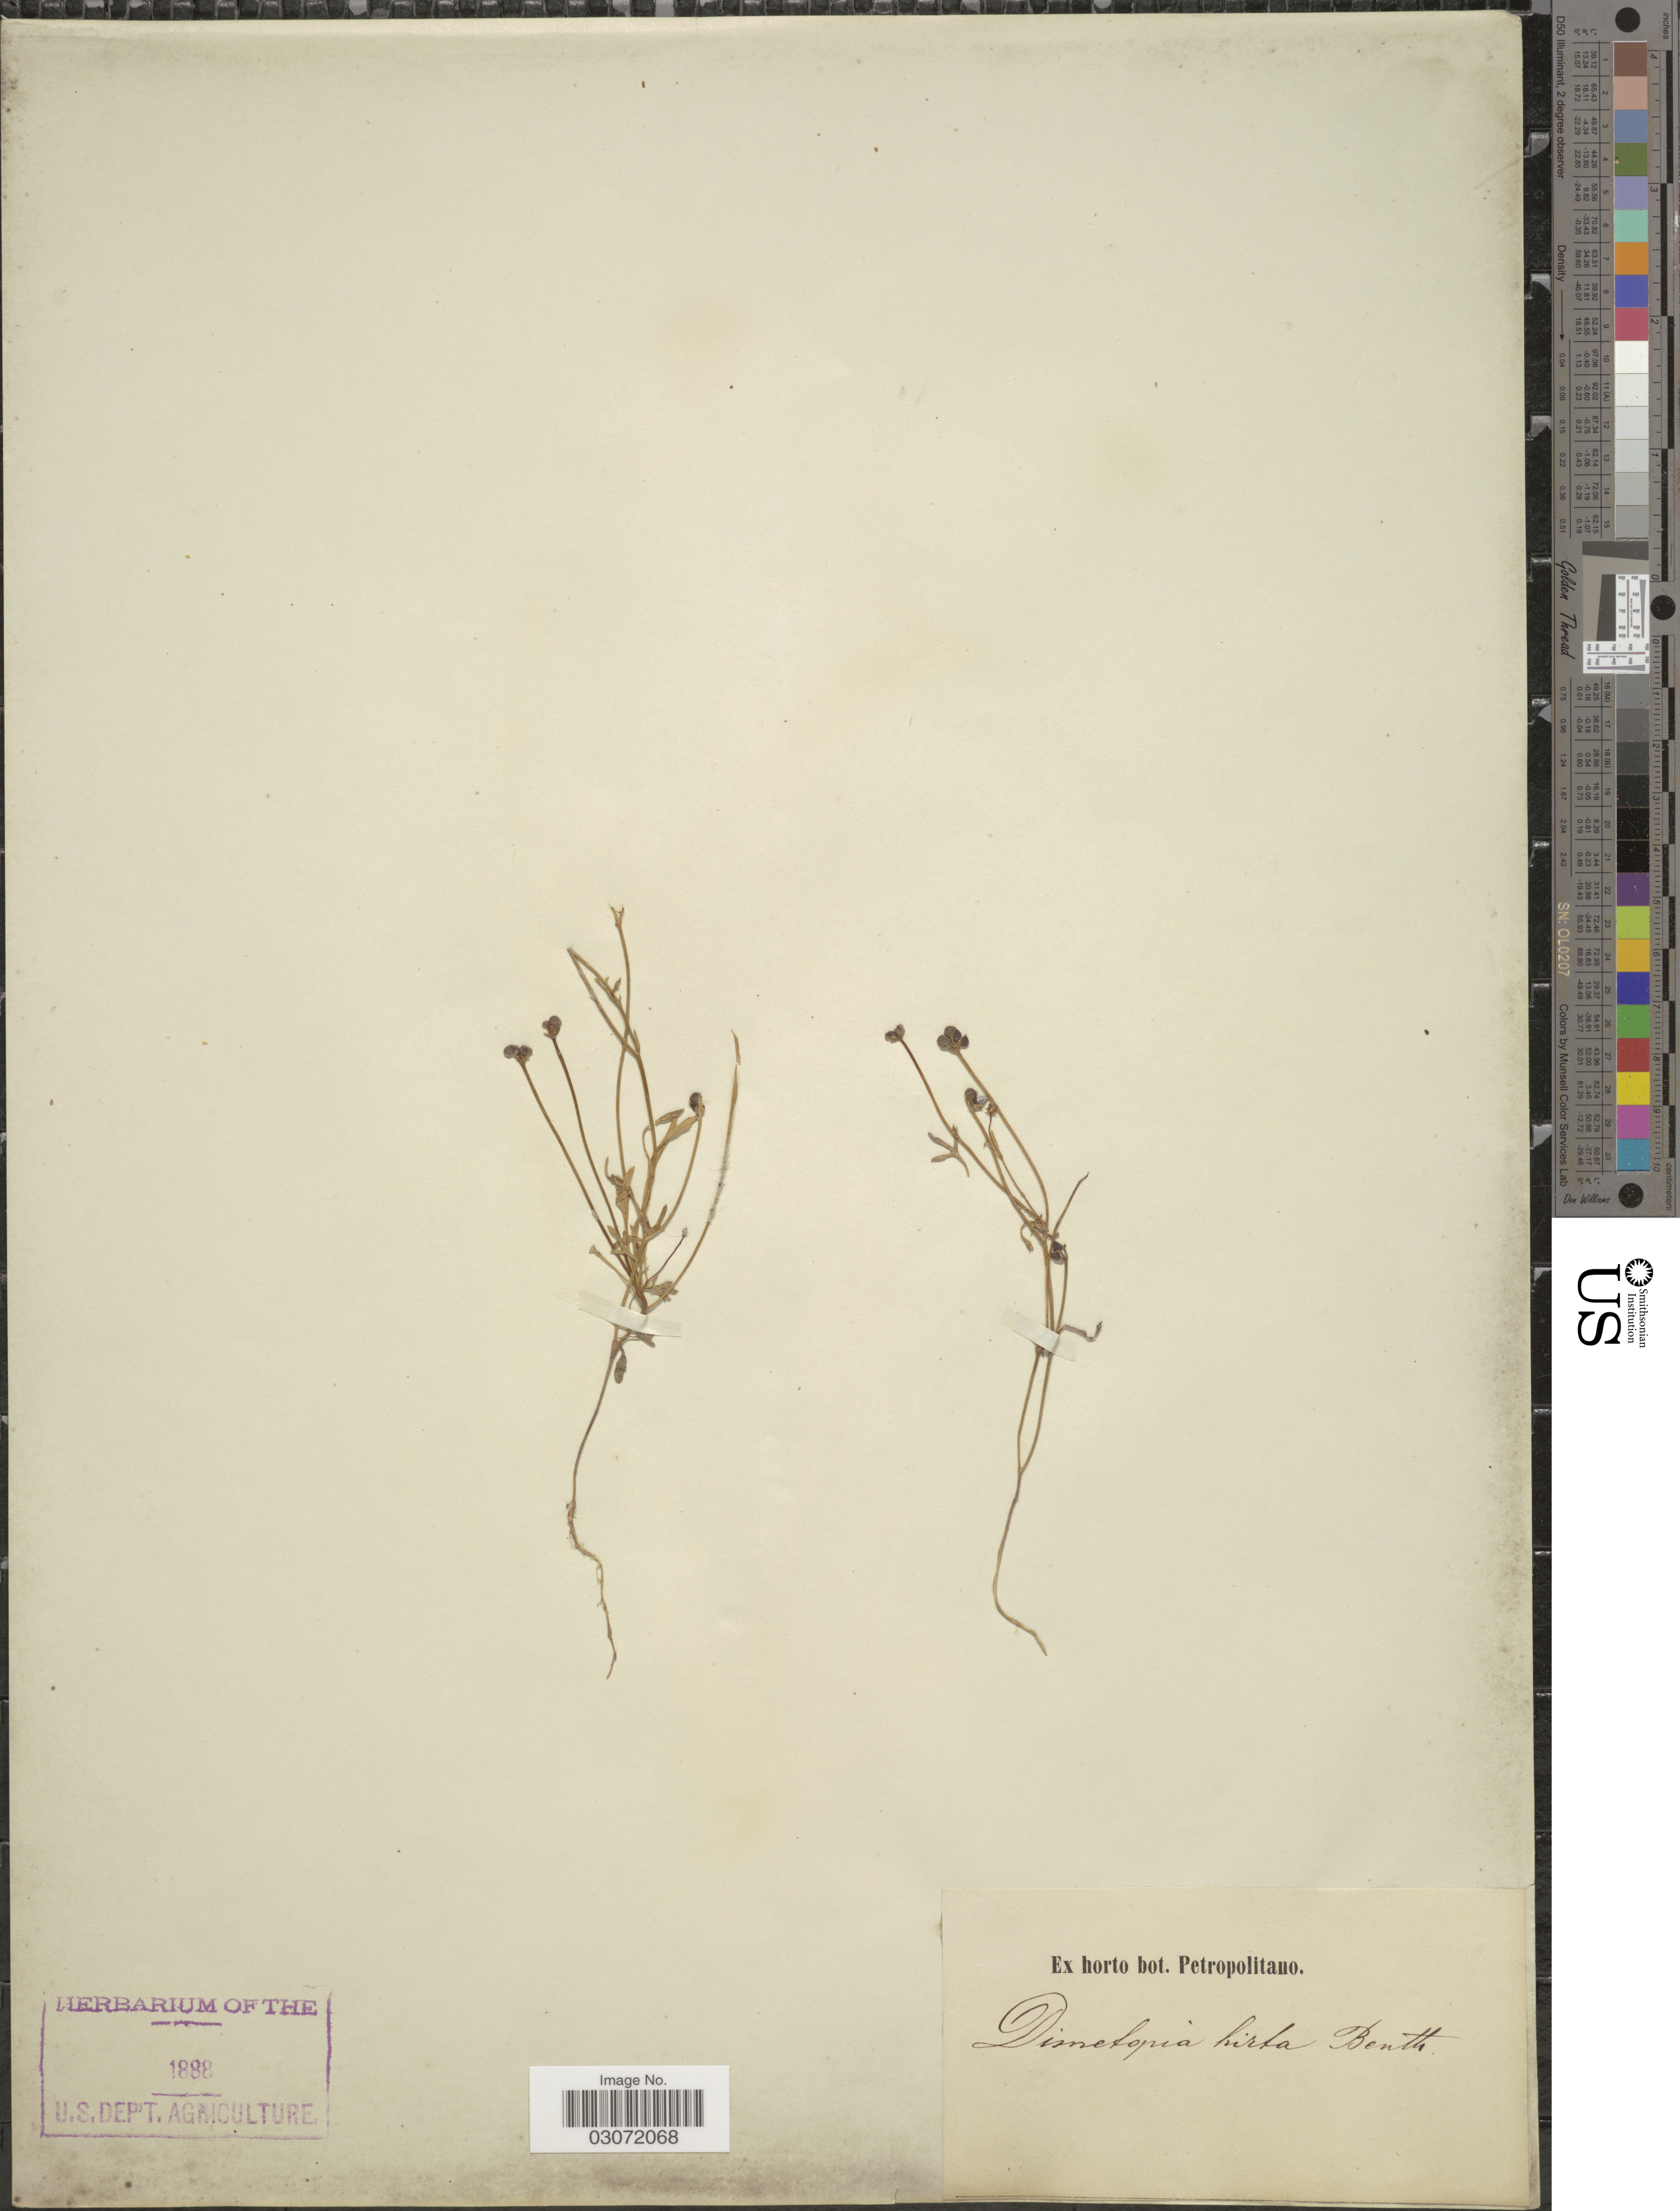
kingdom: Plantae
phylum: Tracheophyta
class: Magnoliopsida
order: Apiales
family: Araliaceae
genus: Trachymene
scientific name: Trachymene pilosa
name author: Sm.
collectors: ex Horto Bot. Petropolitano